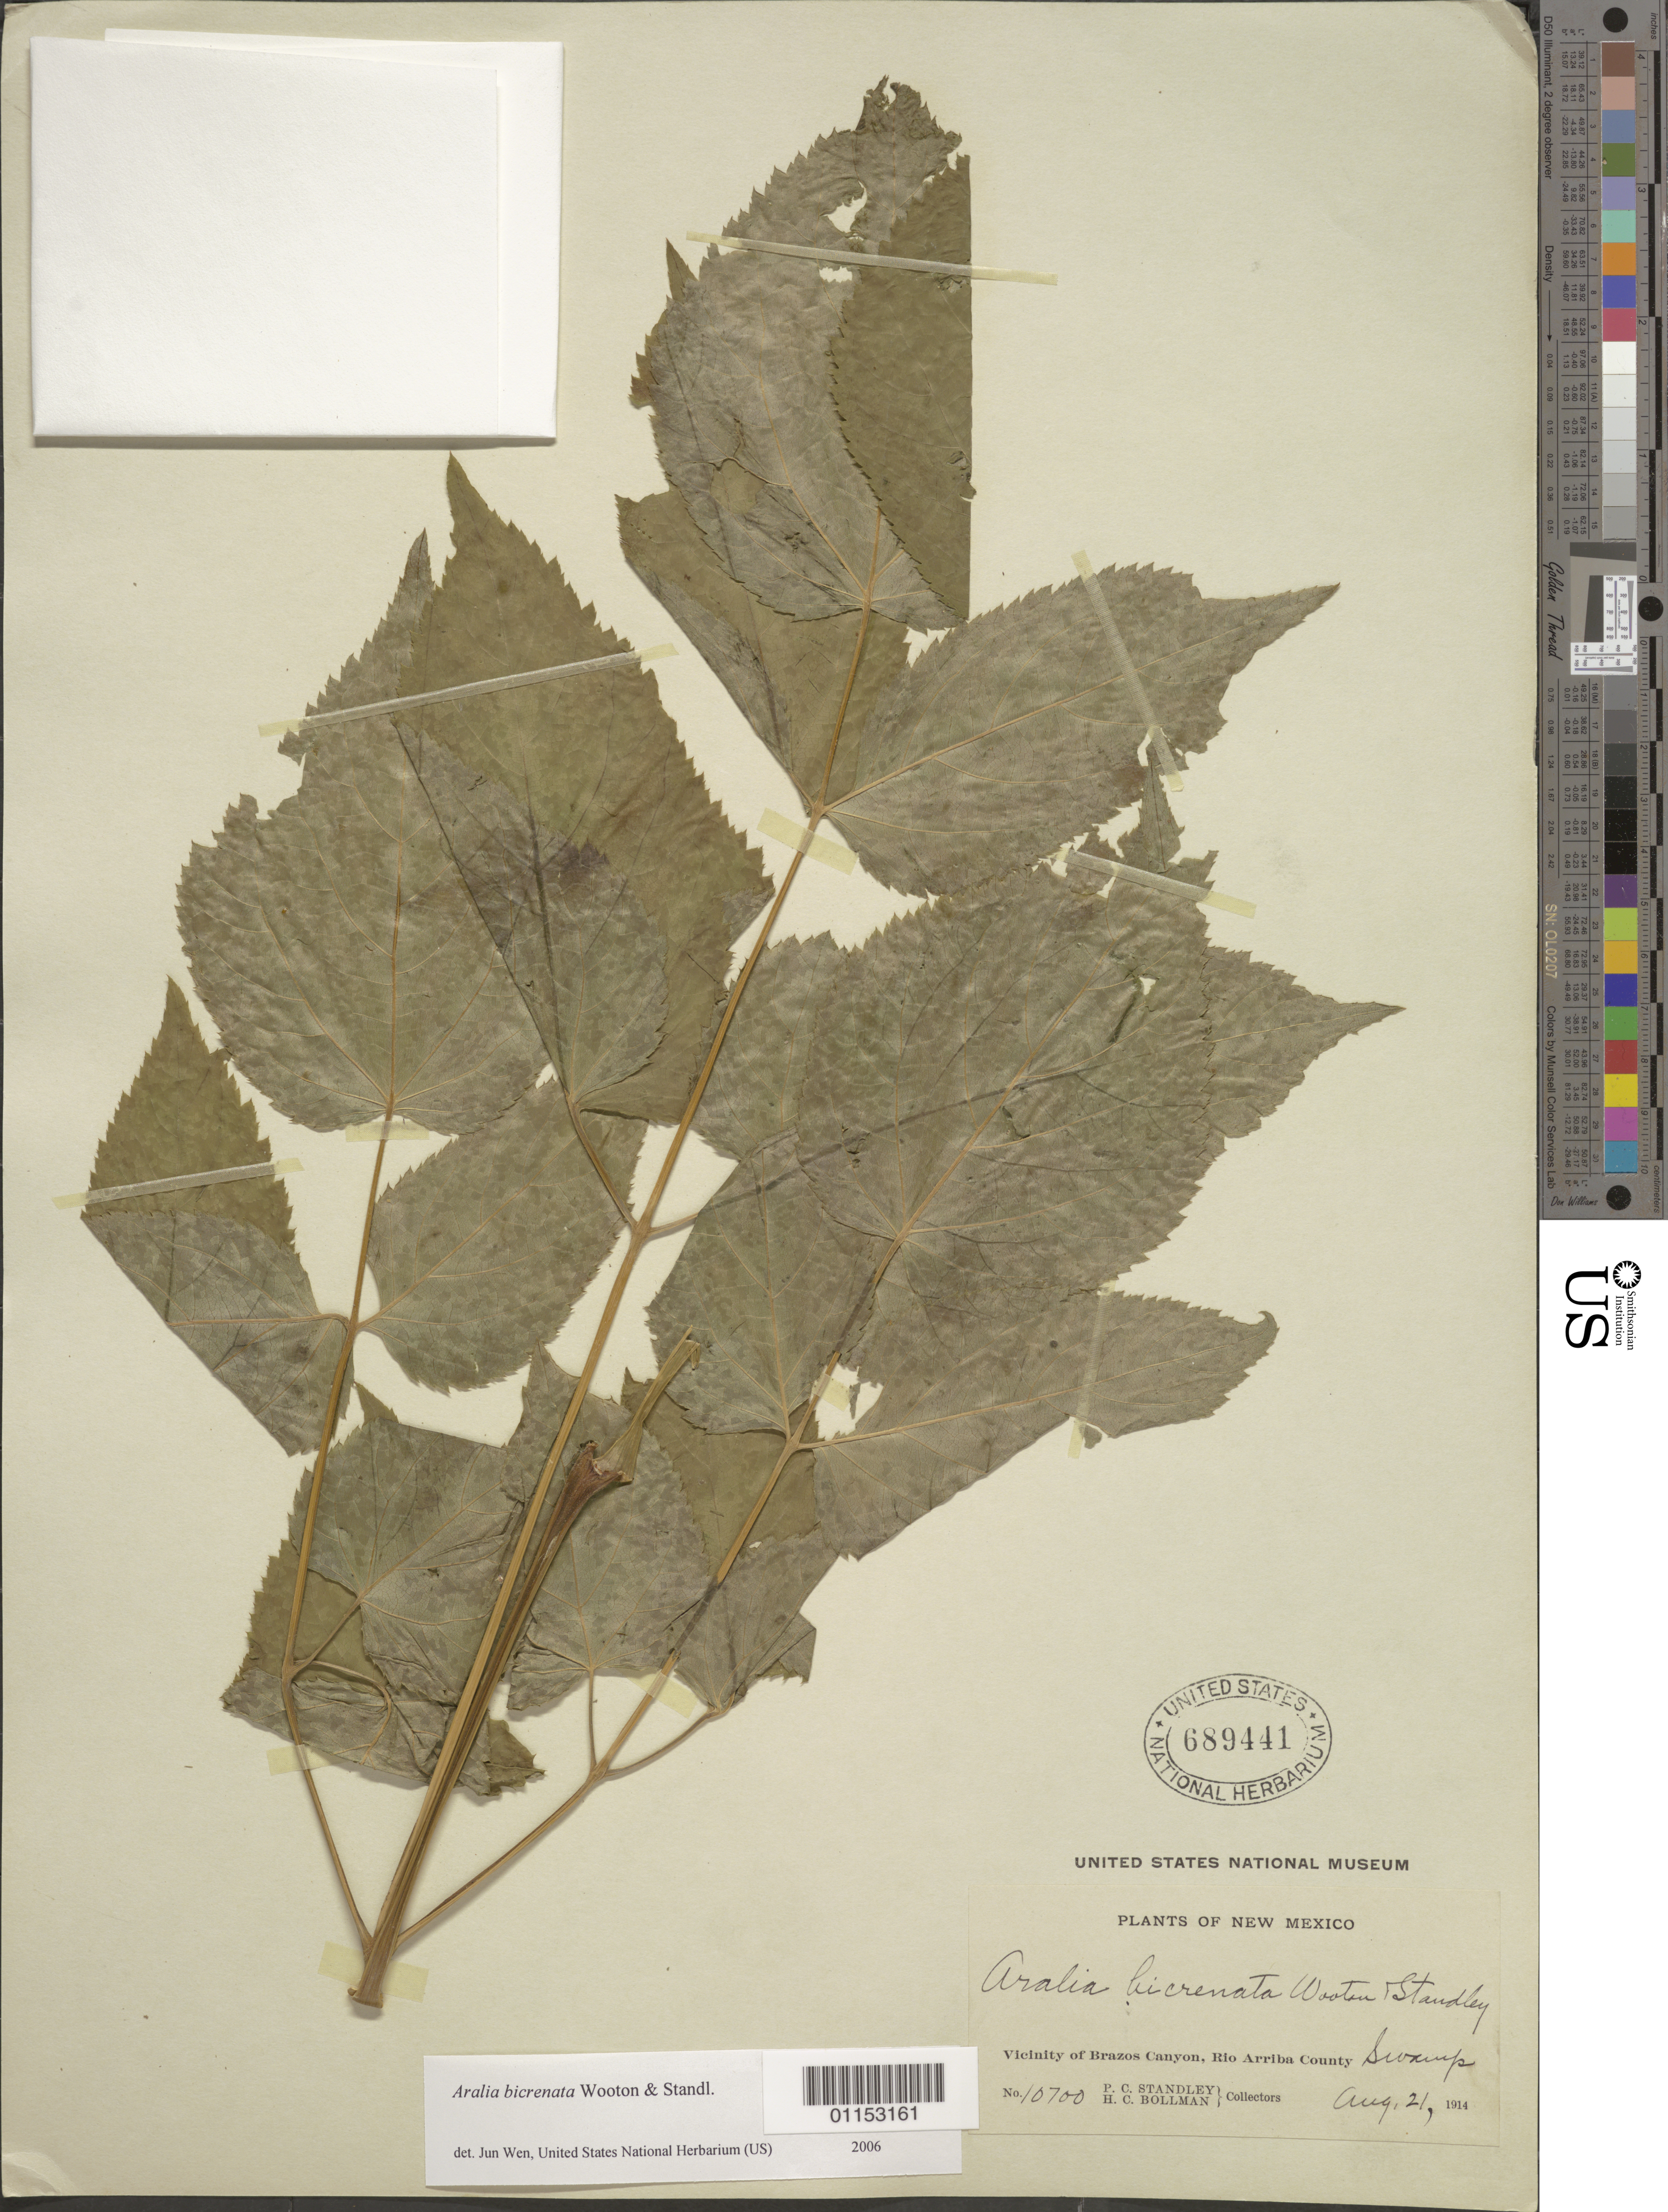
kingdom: Plantae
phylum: Tracheophyta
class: Magnoliopsida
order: Apiales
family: Araliaceae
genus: Aralia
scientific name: Aralia bicrenata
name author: Wooton & Standl.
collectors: P. C. Standley & H. C. Bollman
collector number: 10700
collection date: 1914-08-21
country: United States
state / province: New Mexico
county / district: Rio Arriba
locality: Vicinity of Brazos Canyon.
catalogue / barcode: US 689441